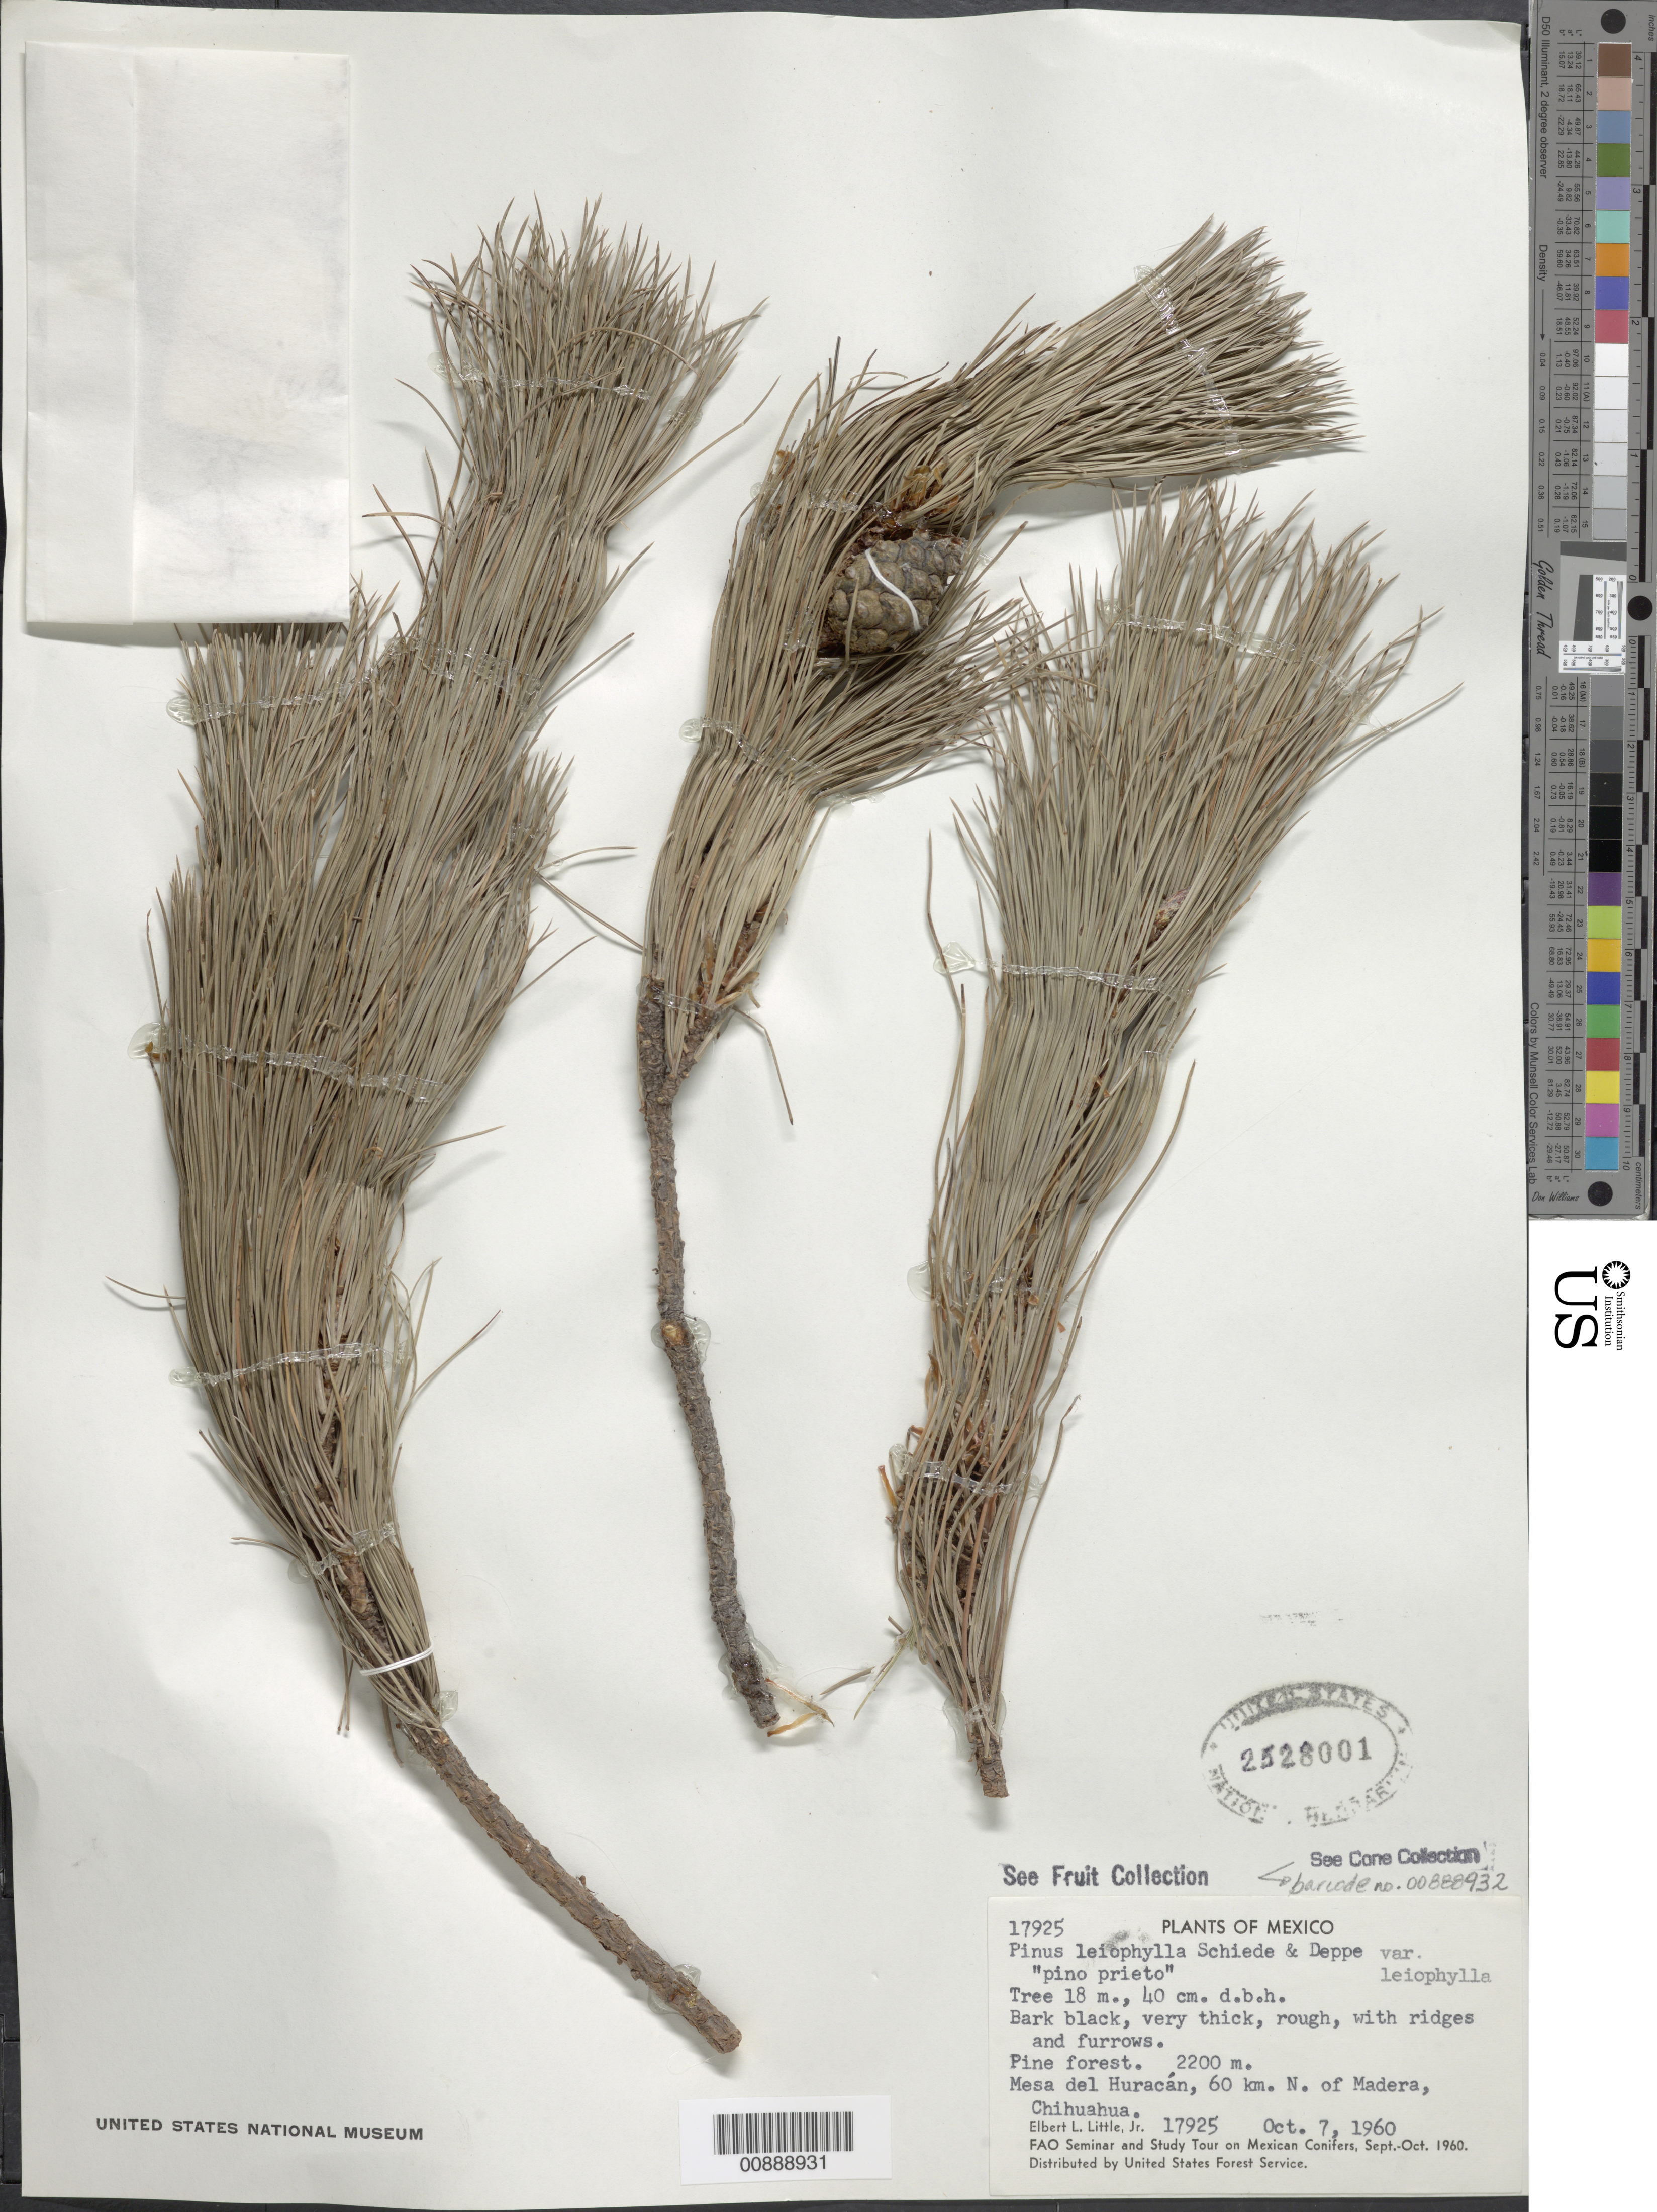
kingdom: Plantae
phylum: Tracheophyta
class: Pinopsida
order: Pinales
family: Pinaceae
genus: Pinus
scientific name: Pinus leiophylla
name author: Schiede ex Schltdl. & Cham.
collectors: E. L. Little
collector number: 17925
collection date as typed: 07 Oct 1960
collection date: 1960-10-07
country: Mexico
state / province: Chihuahua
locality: Mesa del Huracán, 60 km. N of Madera, Chihuahua.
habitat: Pine forest.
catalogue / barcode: US 2528001